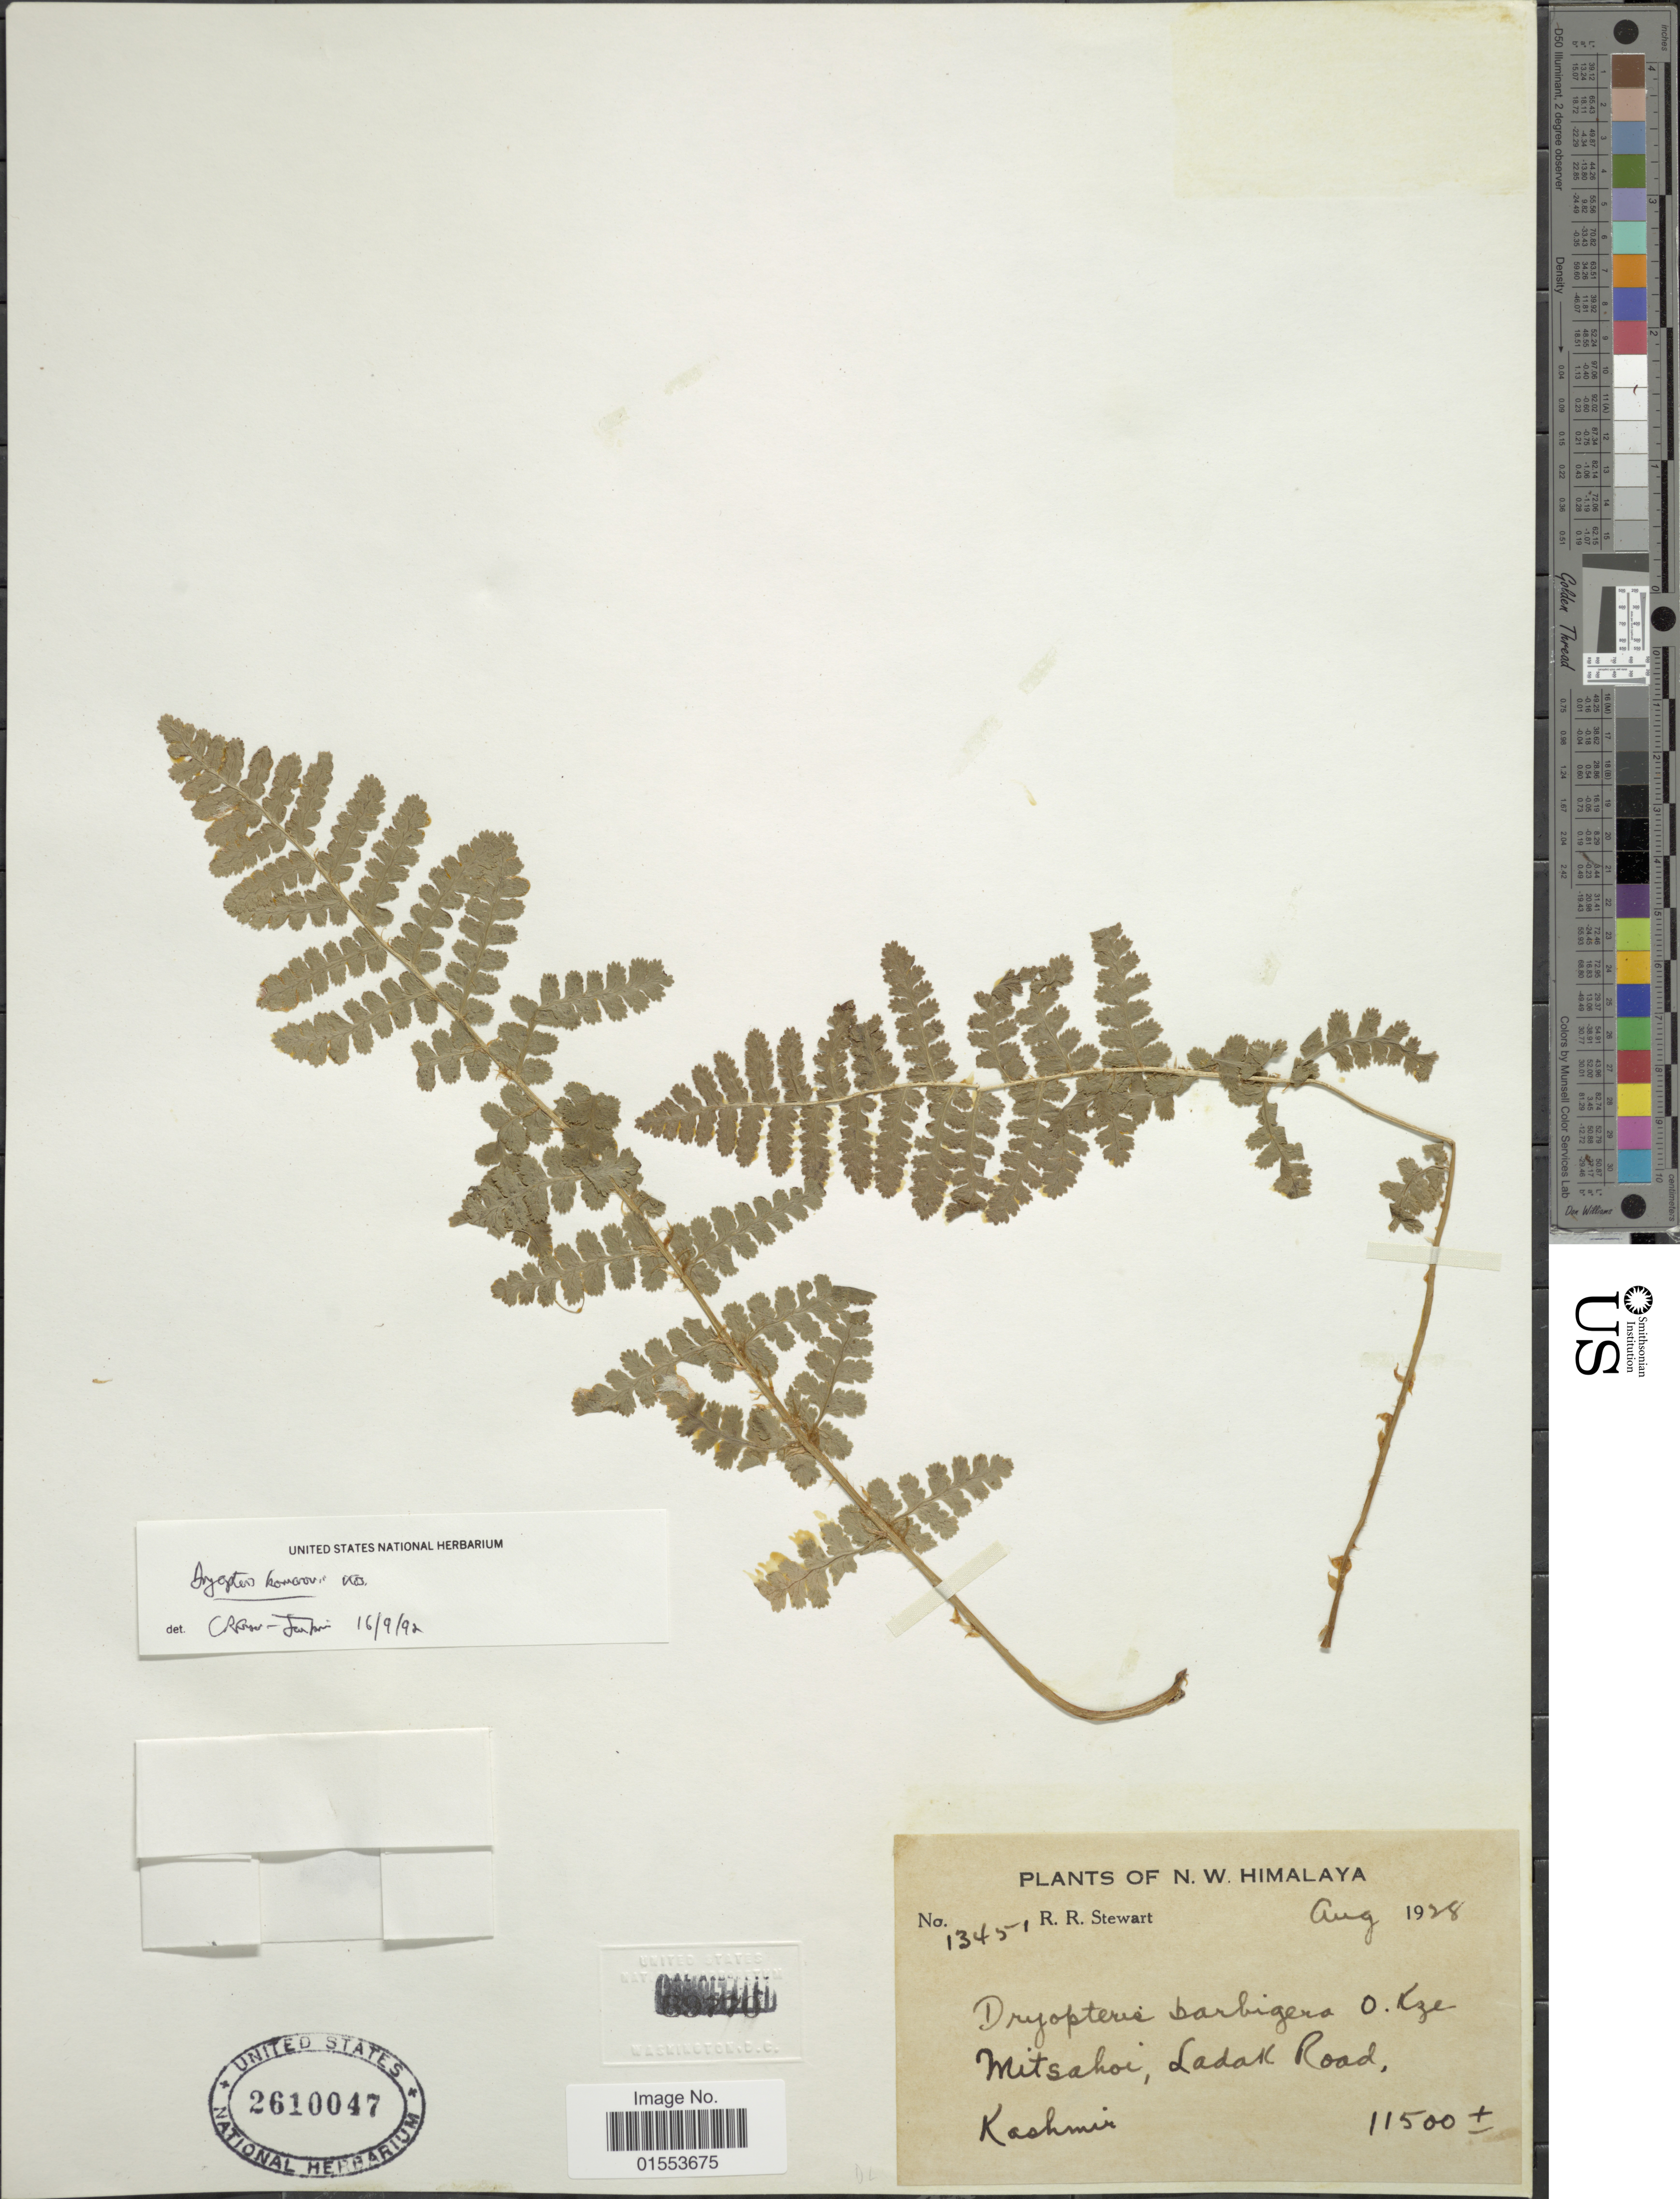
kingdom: Plantae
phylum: Tracheophyta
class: Polypodiopsida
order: Polypodiales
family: Dryopteridaceae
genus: Dryopteris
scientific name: Dryopteris barbigera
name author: (Hook.) Kuntze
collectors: R. R. Stewart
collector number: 13451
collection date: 1928-08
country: India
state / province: Ladakh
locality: N. W. Himalaya, Mitsahoi, Ladak Road, Kashmir,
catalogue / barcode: US 2610047